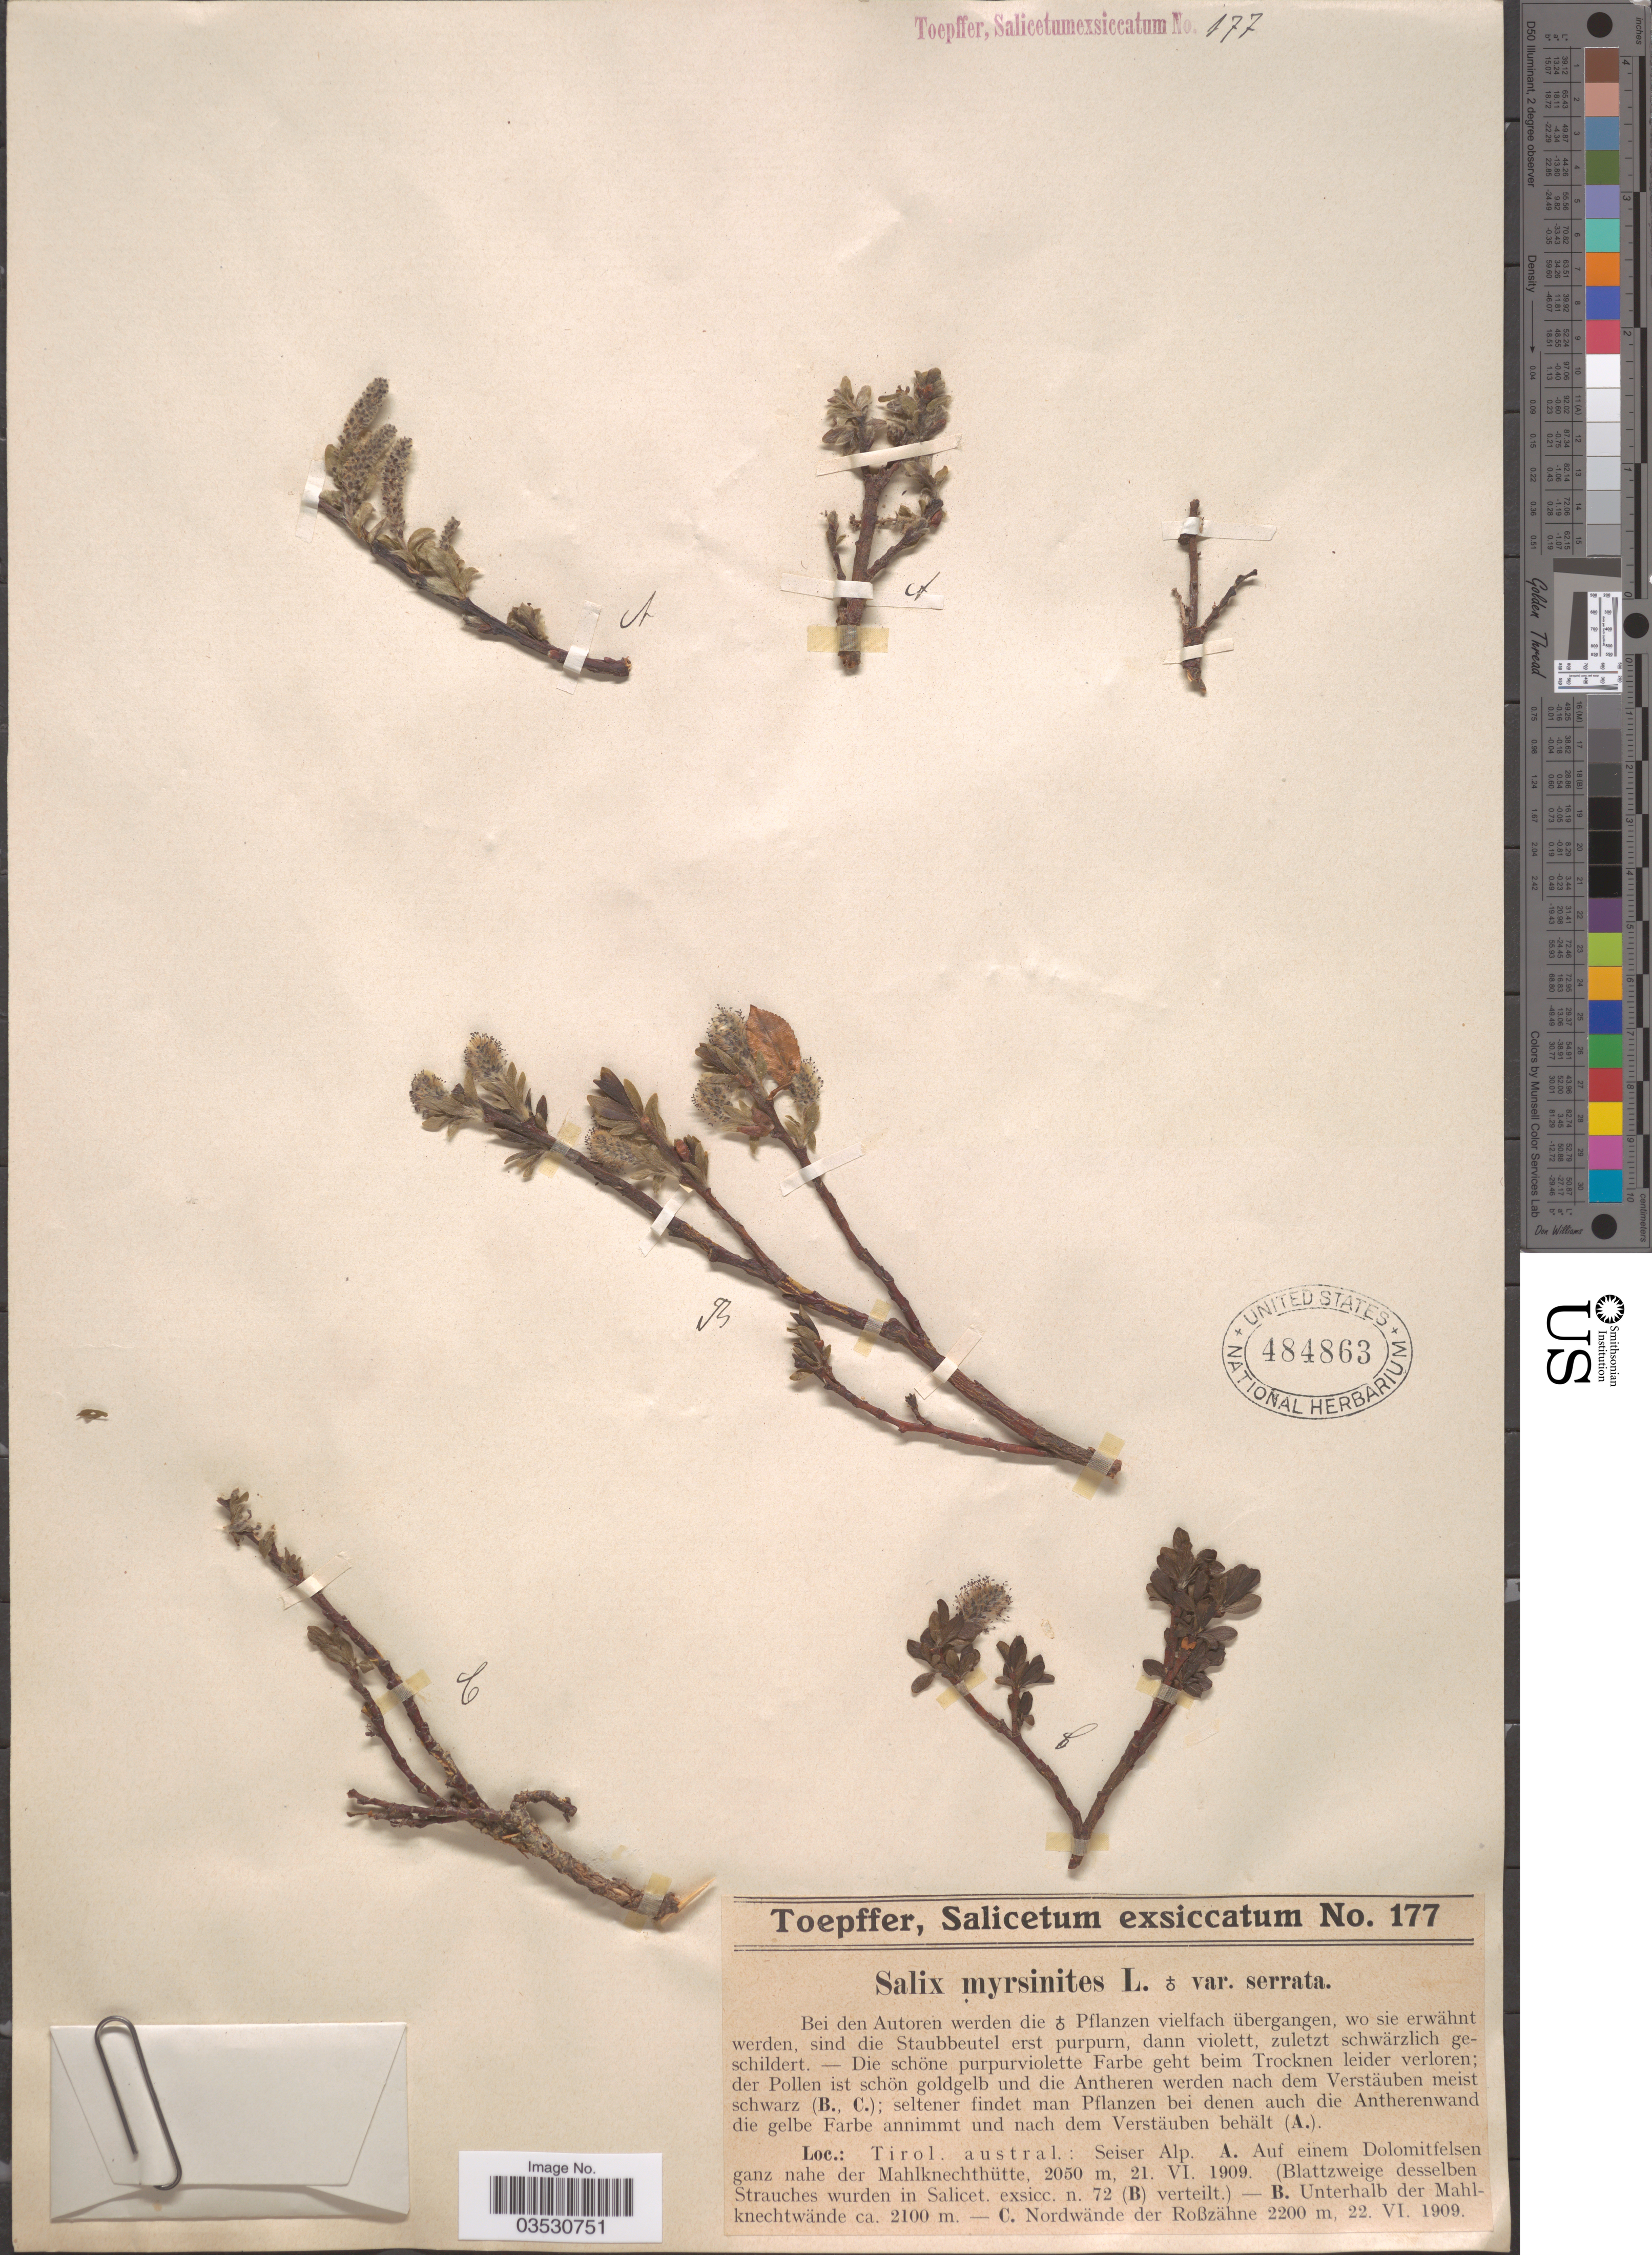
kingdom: Plantae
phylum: Tracheophyta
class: Magnoliopsida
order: Malpighiales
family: Salicaceae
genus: Salix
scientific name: Salix myrsinites var. serrata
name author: Neilr.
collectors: A. Toepffer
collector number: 177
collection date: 1909-06-21/1909-06-22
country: Austria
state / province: Styria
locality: Seiser Alp.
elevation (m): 2050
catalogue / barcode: US 484863